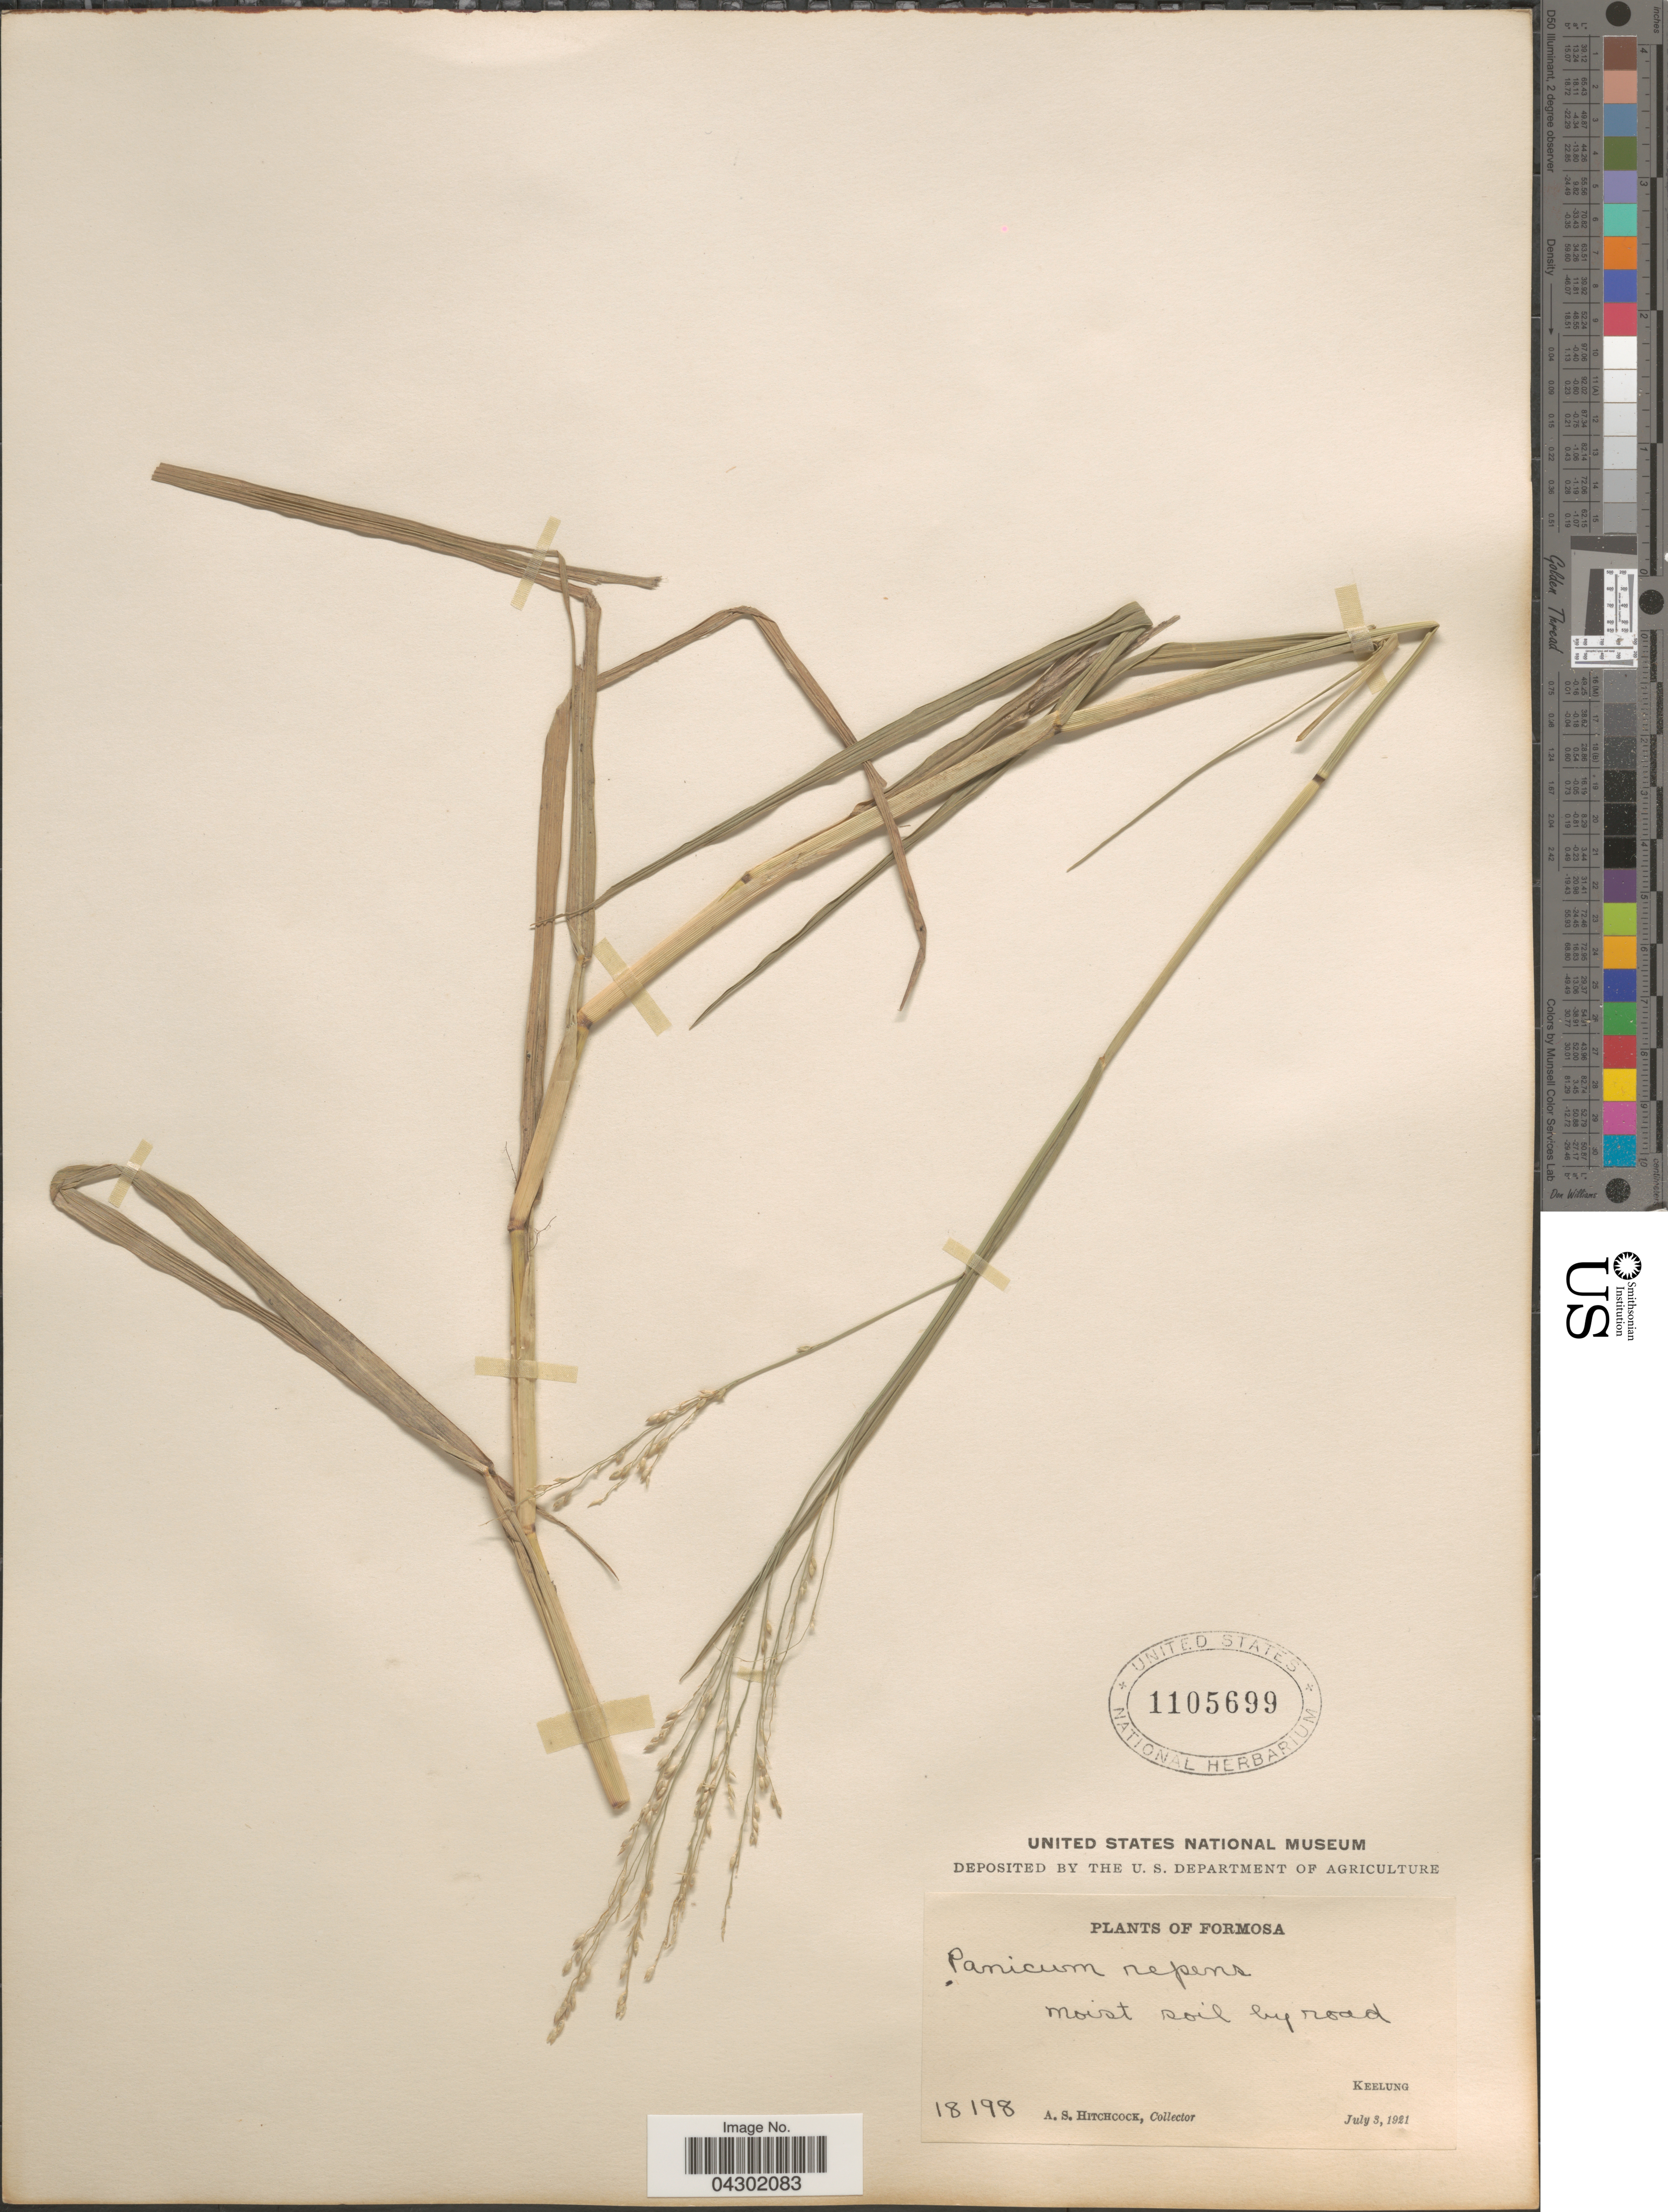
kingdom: Plantae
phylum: Tracheophyta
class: Liliopsida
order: Poales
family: Poaceae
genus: Panicum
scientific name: Panicum repens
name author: L.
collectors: A. S. Hitchcock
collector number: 18198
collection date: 1921-07-03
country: Taiwan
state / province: Keelung City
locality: Formosa. Keelung.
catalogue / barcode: US 1105699